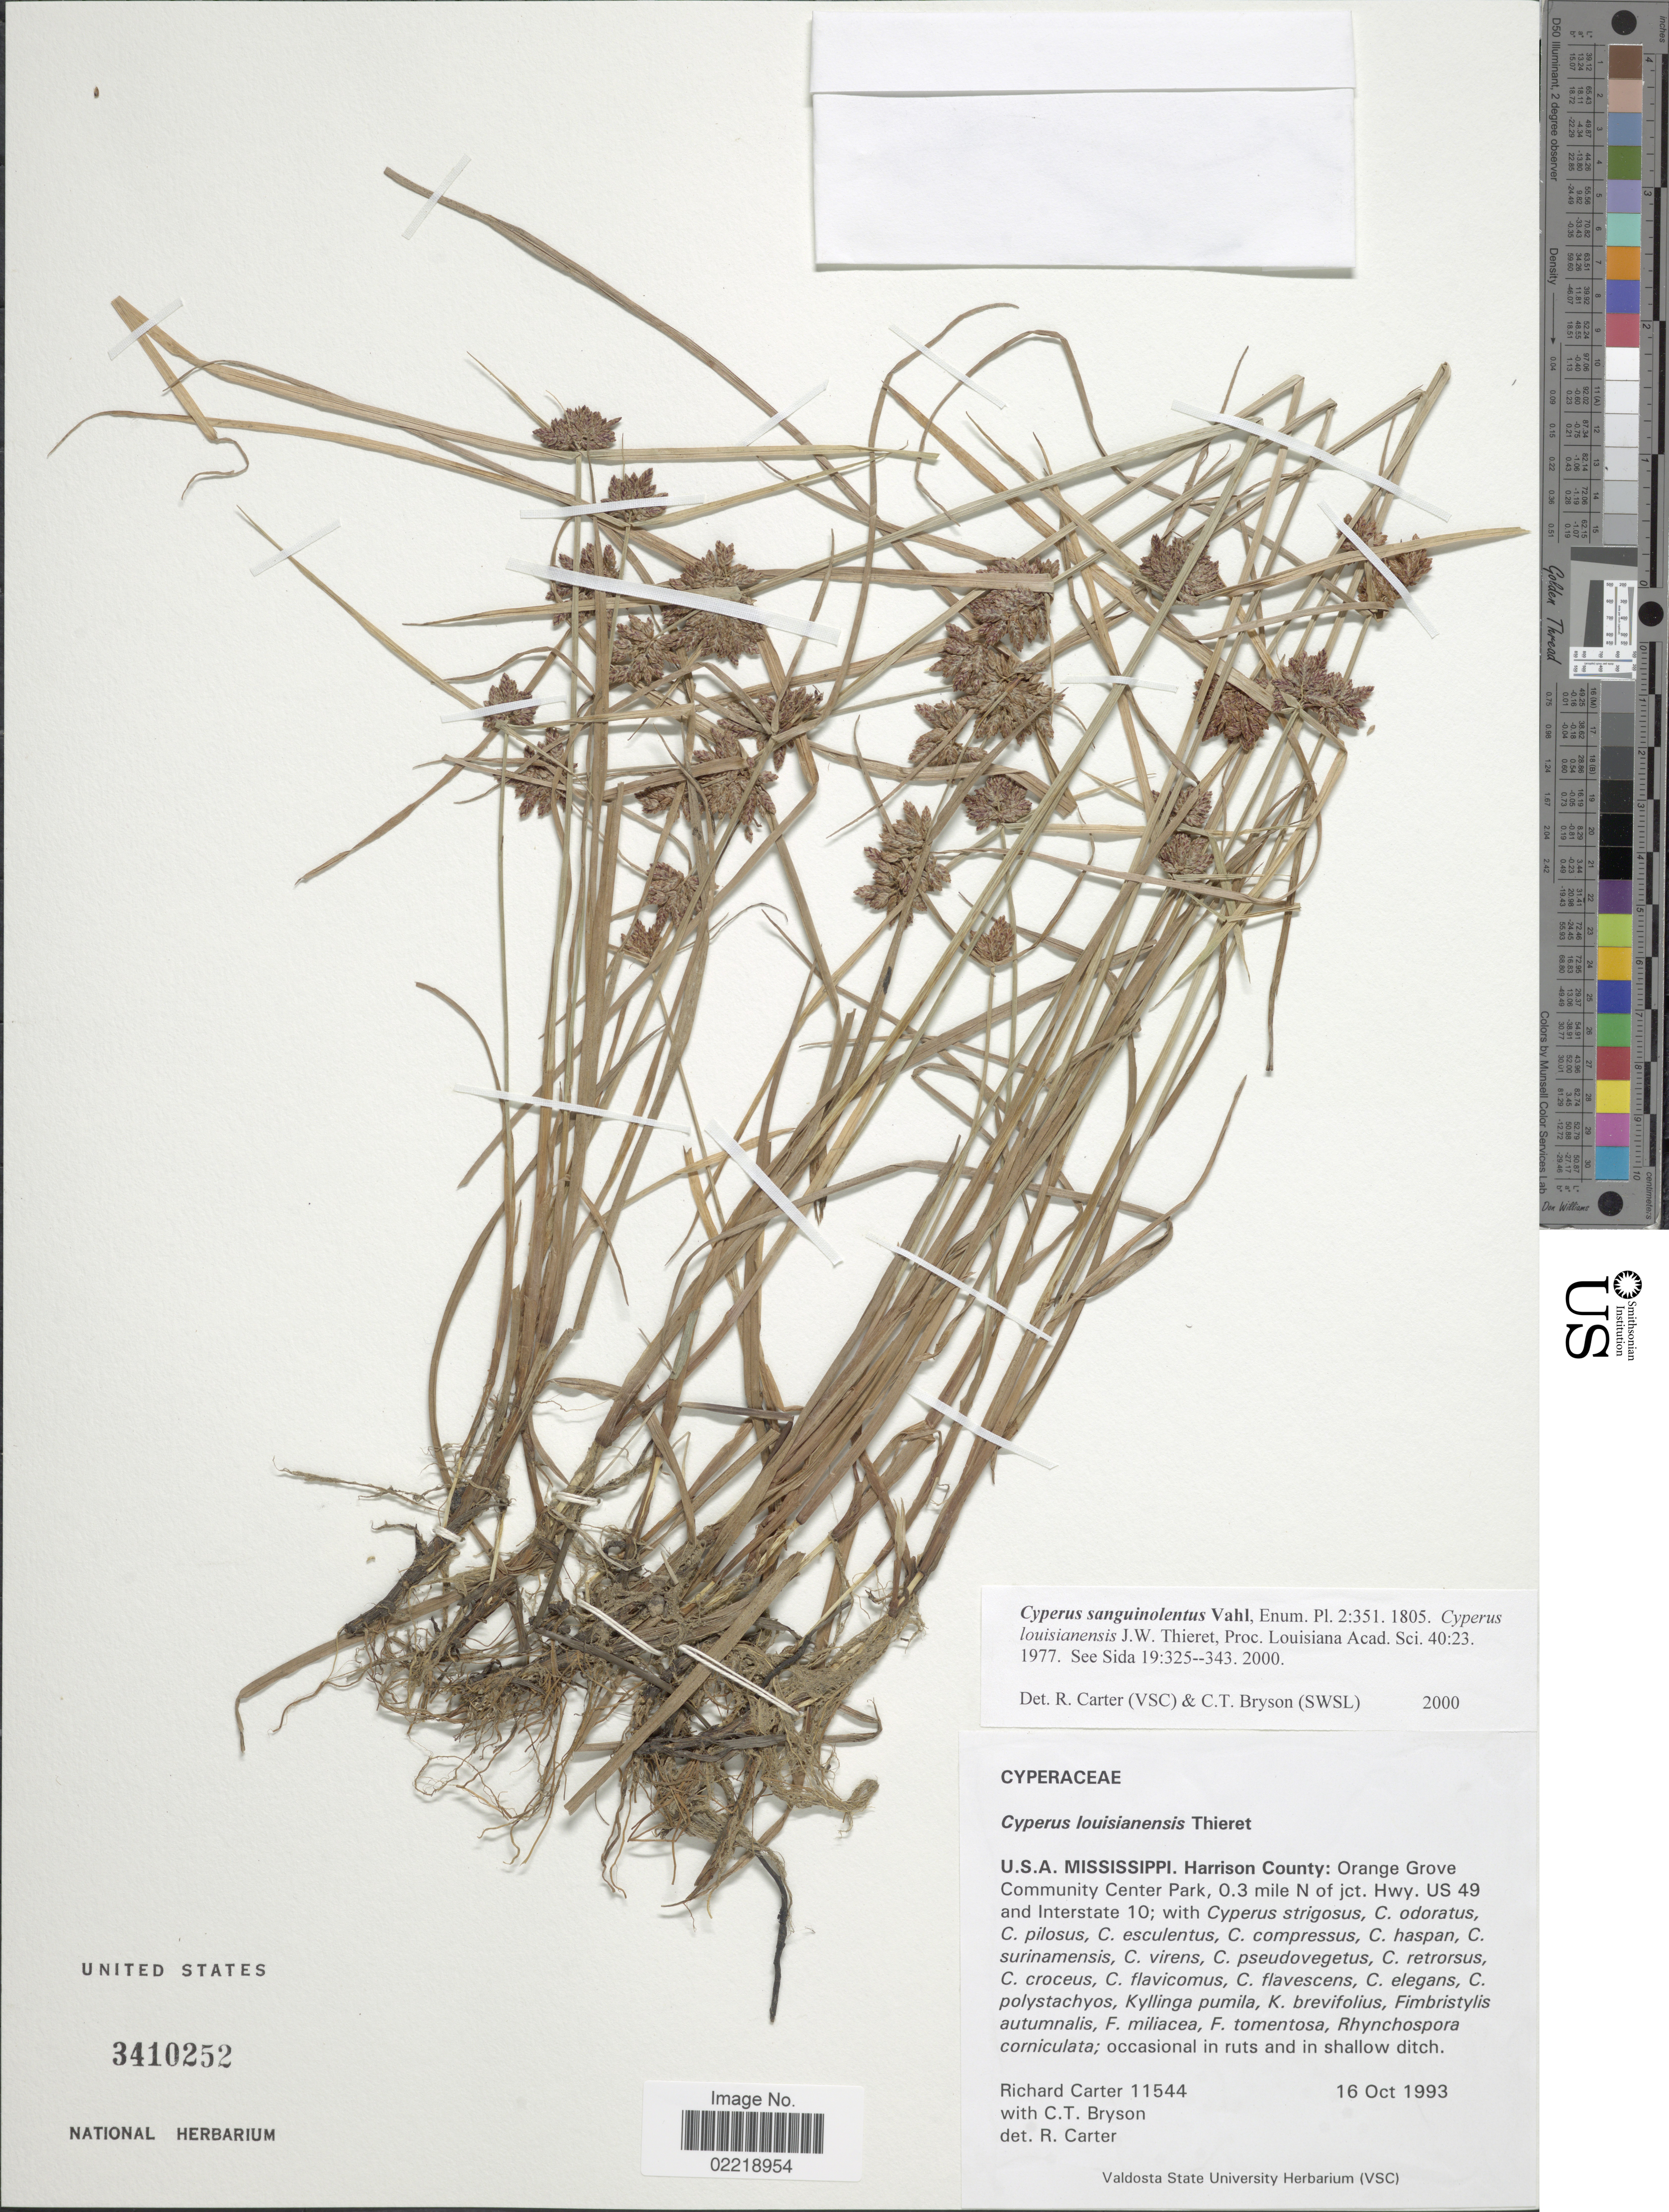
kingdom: Plantae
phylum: Tracheophyta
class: Liliopsida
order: Poales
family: Cyperaceae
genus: Cyperus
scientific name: Cyperus sanguinolentus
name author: Vahl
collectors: R. Carter & C. Bryson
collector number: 11544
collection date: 1993-10-16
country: United States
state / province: Mississippi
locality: Harrison County: Orange Grove Community Center Park, 0.3 mile N of jct Hwy US 49 and Interstate 10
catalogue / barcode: US 3410252